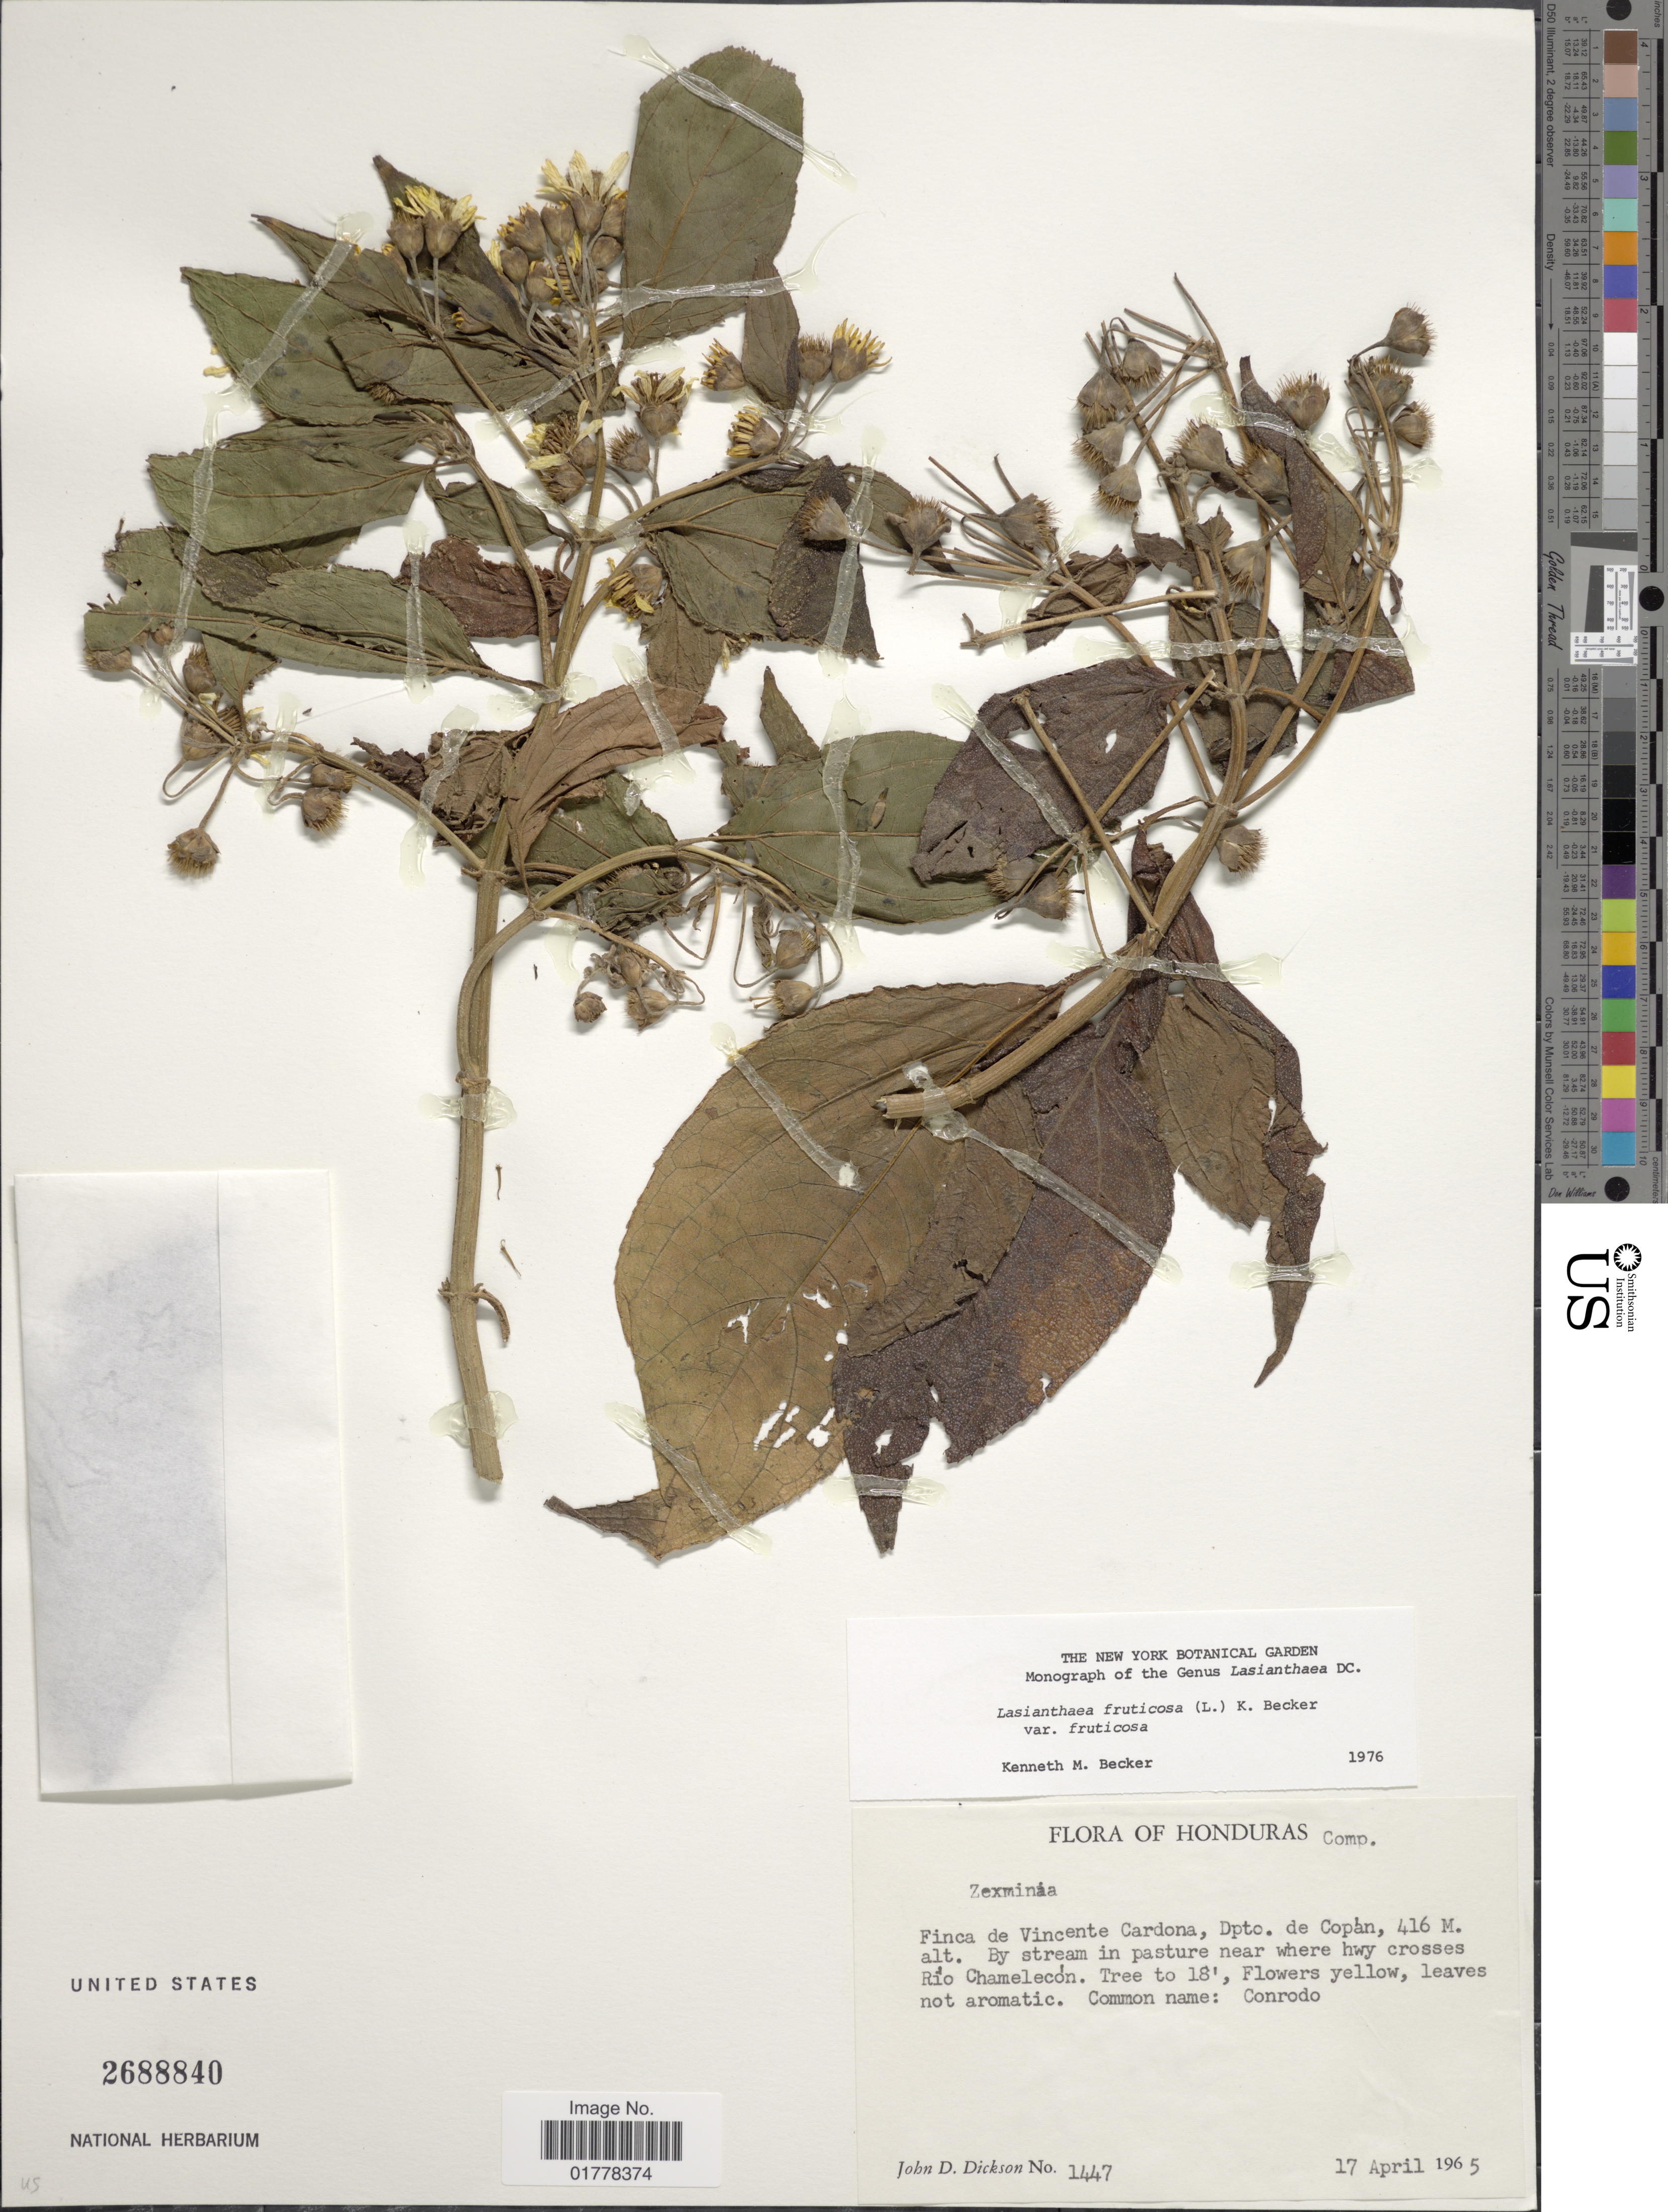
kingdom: Plantae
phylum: Tracheophyta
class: Magnoliopsida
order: Asterales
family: Asteraceae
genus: Lasianthaea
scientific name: Lasianthaea fruticosa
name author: (L.) K.M. Becker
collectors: J. Dickson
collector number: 1447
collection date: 1965-04-17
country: Honduras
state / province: Copán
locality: Finca de Vicnente Cardona, Dpto. de Copán. By stream in pasture near where hwy crosses Río Chamelecón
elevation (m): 416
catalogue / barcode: US 2688840